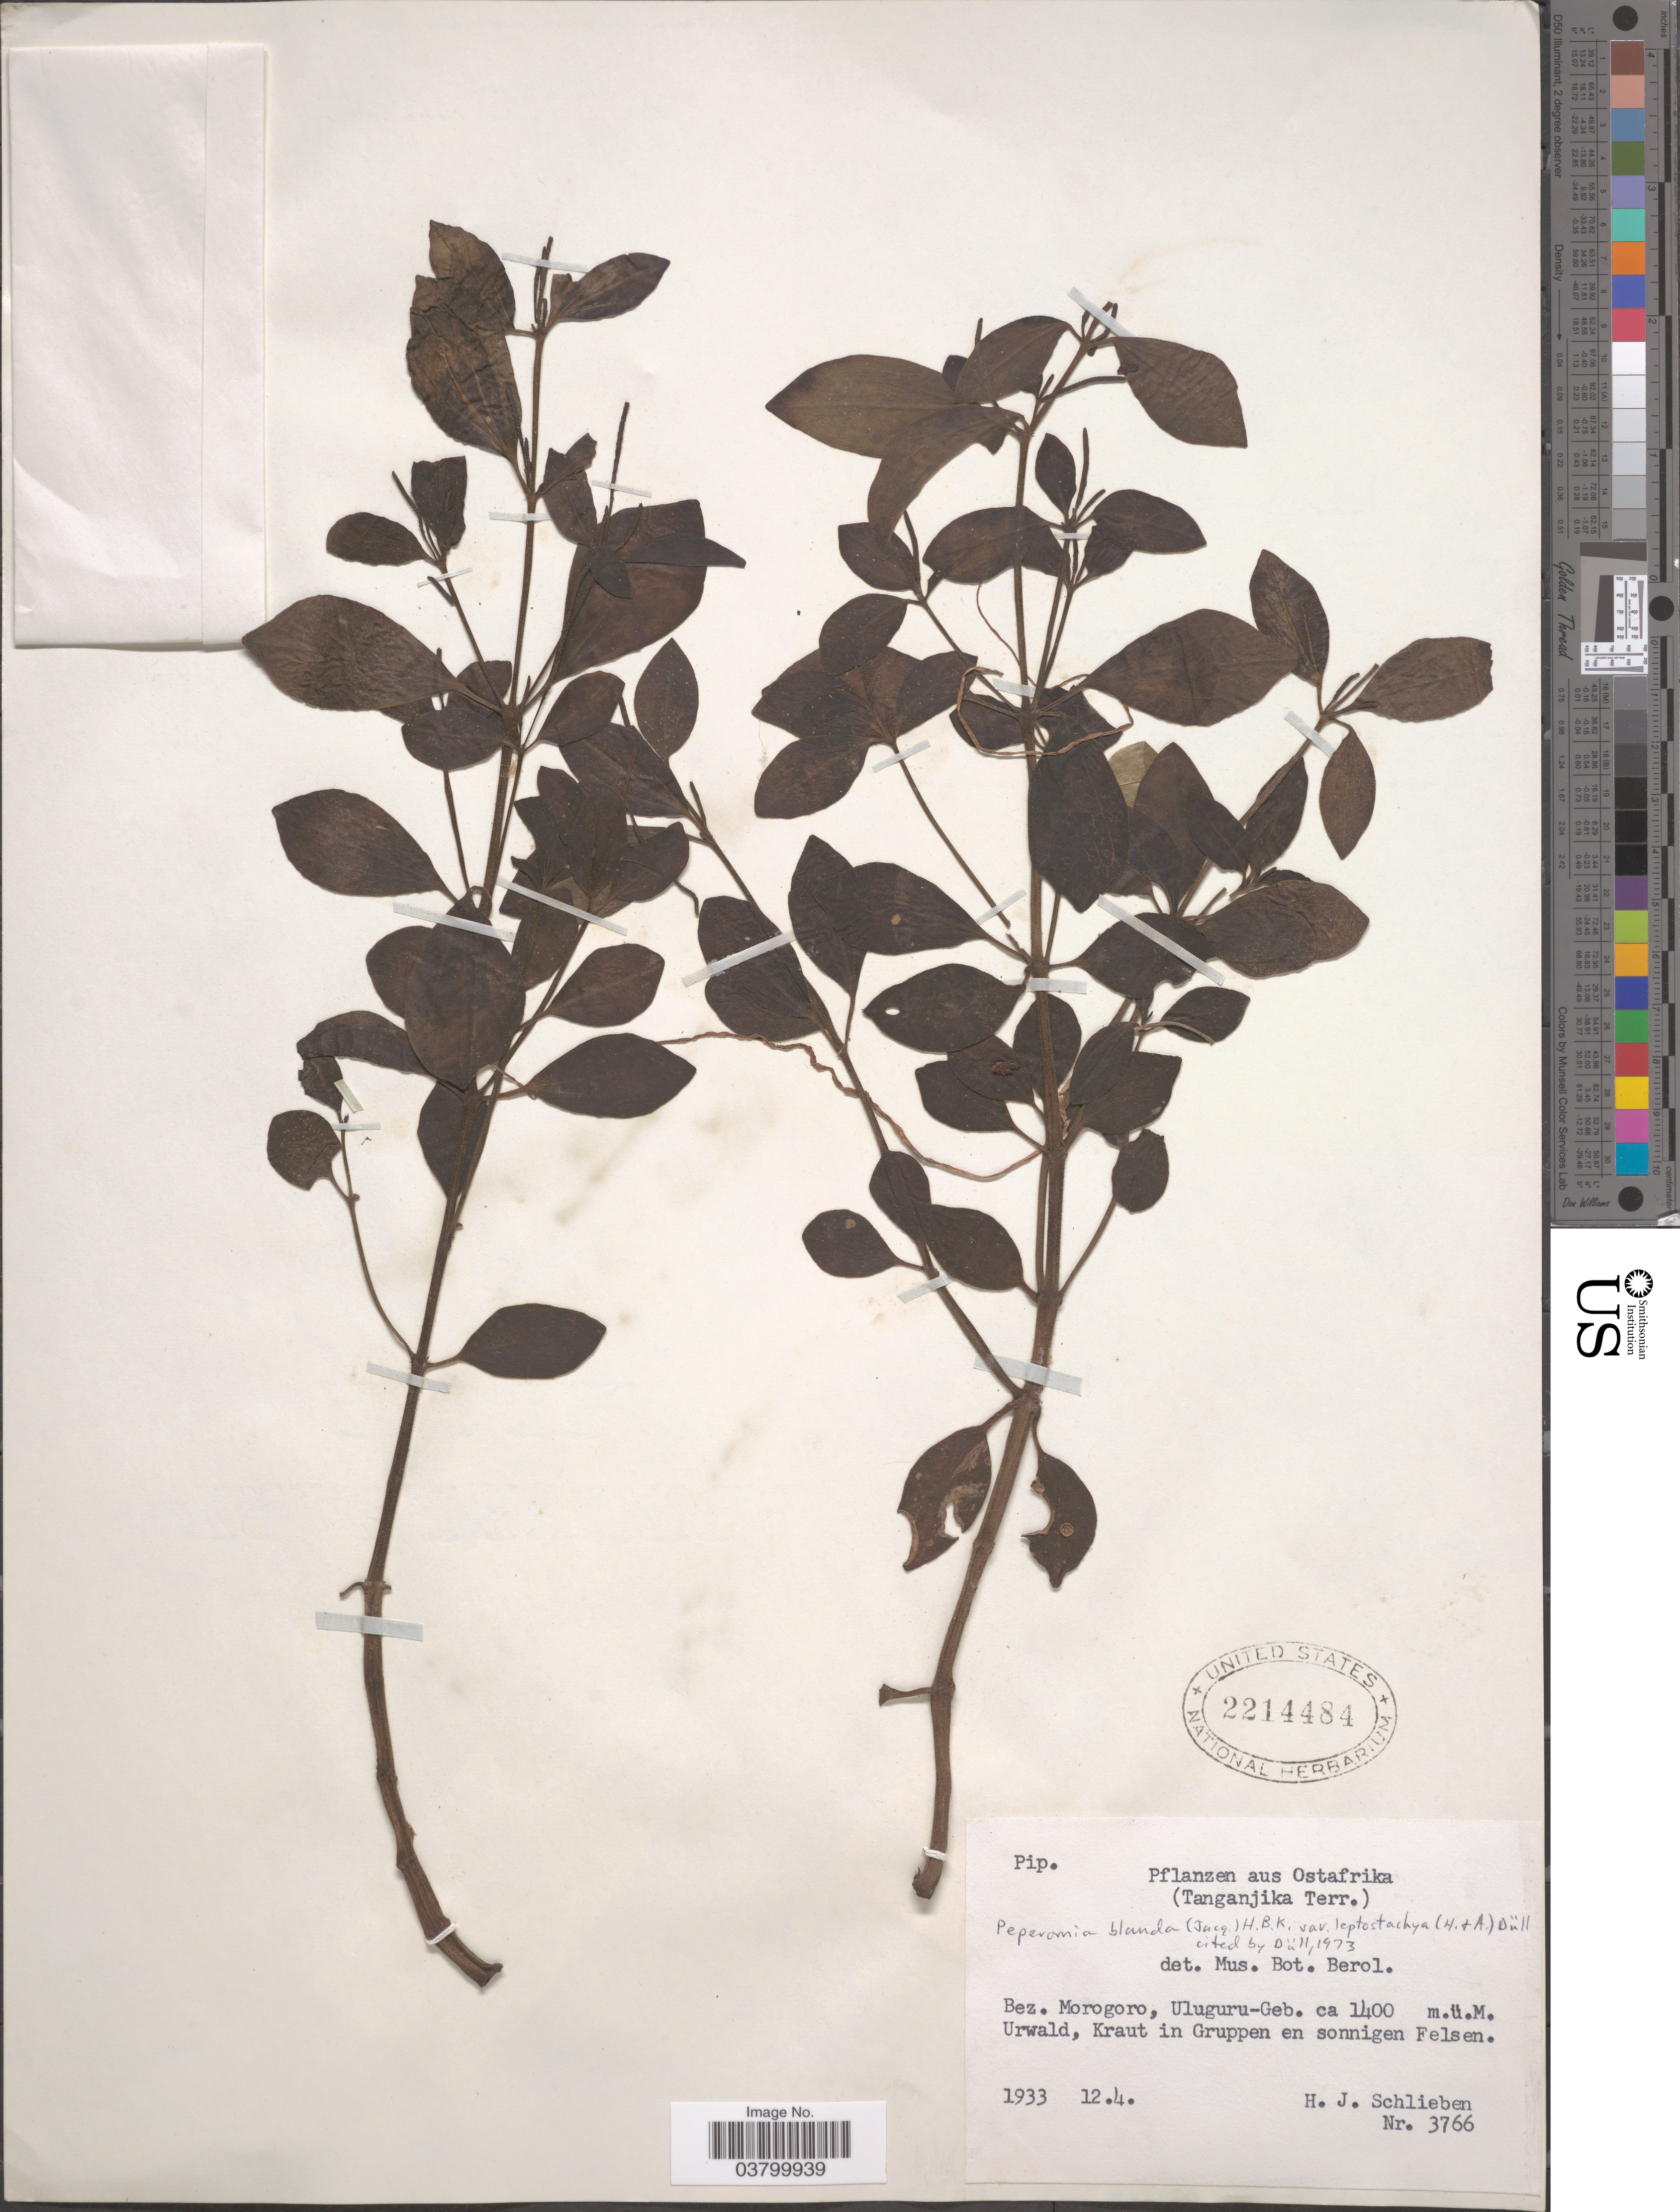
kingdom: Plantae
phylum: Tracheophyta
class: Magnoliopsida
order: Piperales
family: Piperaceae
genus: Peperomia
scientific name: Peperomia blanda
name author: (Jacq.) Kunth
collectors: H. J. Schlieben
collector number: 3766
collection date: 1933-04-12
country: Tanzania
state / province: Morogoro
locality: Ostafrika (Tanganjika Terr.). Bez. Morogoro, Uluguru-Geb.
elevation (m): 1400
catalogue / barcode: US 2214484